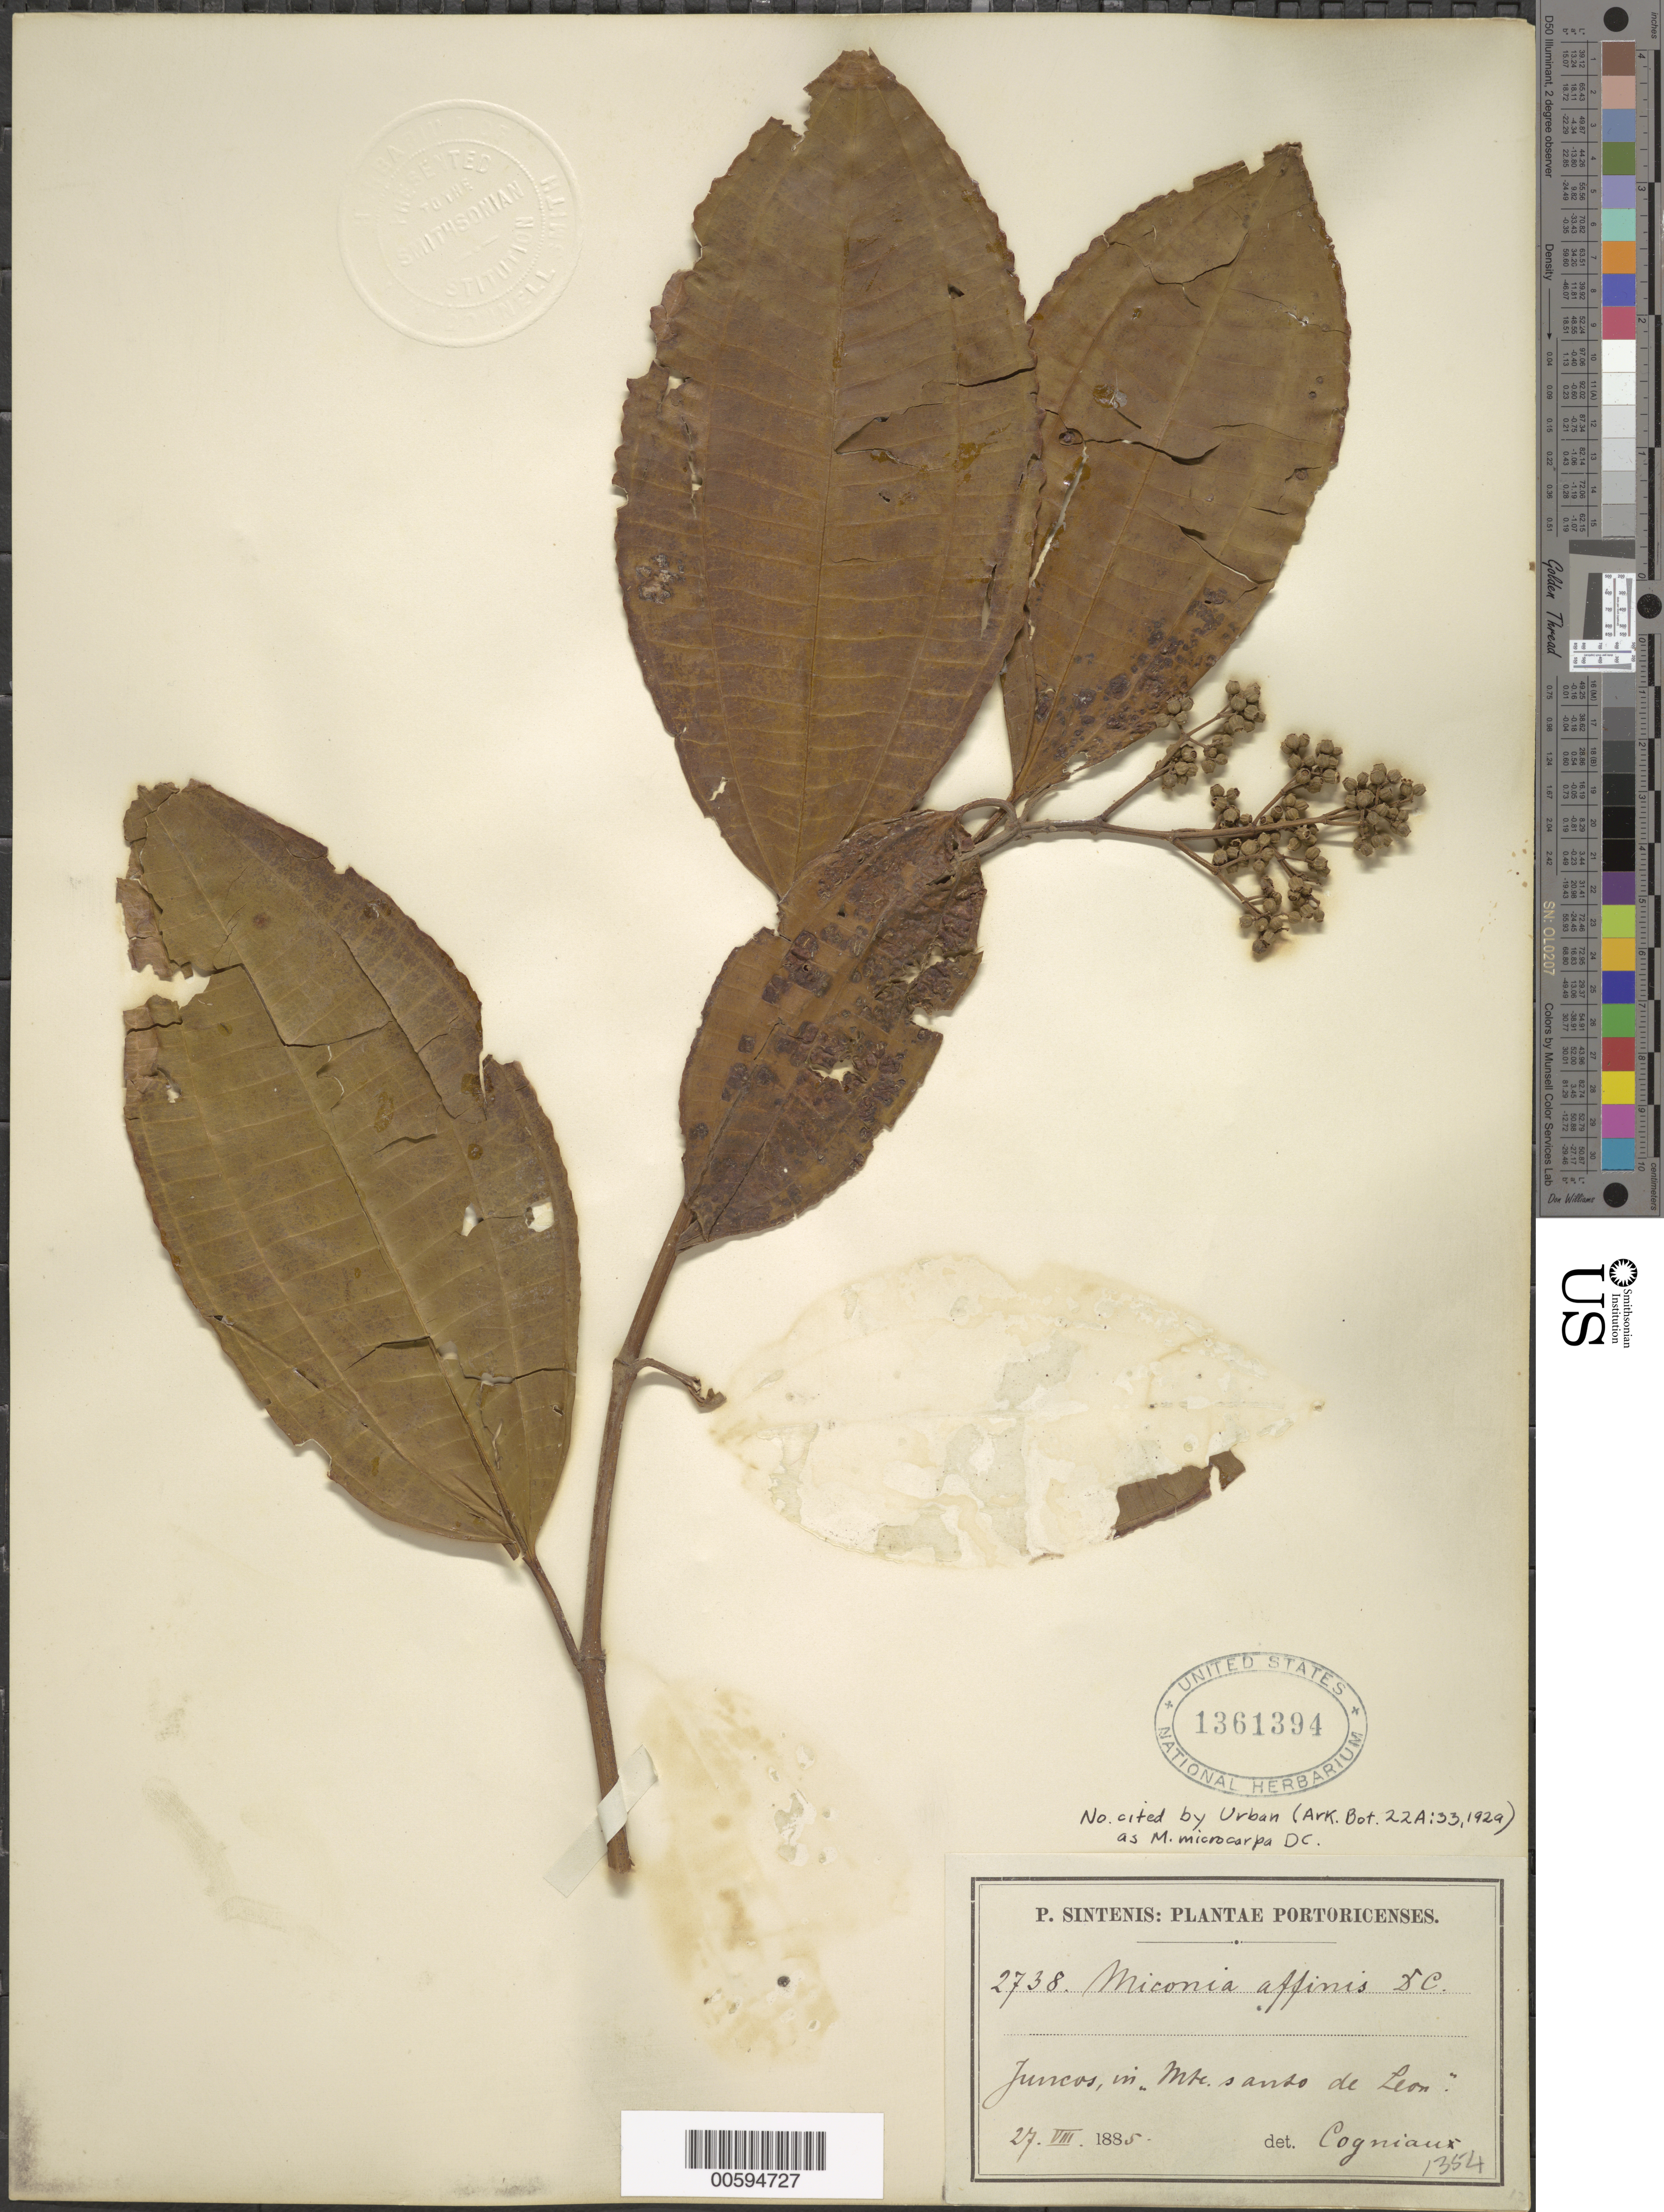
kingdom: Plantae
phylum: Tracheophyta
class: Magnoliopsida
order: Myrtales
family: Melastomataceae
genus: Miconia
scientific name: Miconia affinis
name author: DC.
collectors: P. Sintenis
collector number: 2738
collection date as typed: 27 Aug 1885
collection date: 1885-08-27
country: Puerto Rico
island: Greater Antilles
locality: Juncos, in "Mte. santo de Leon"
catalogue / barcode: US 1361394